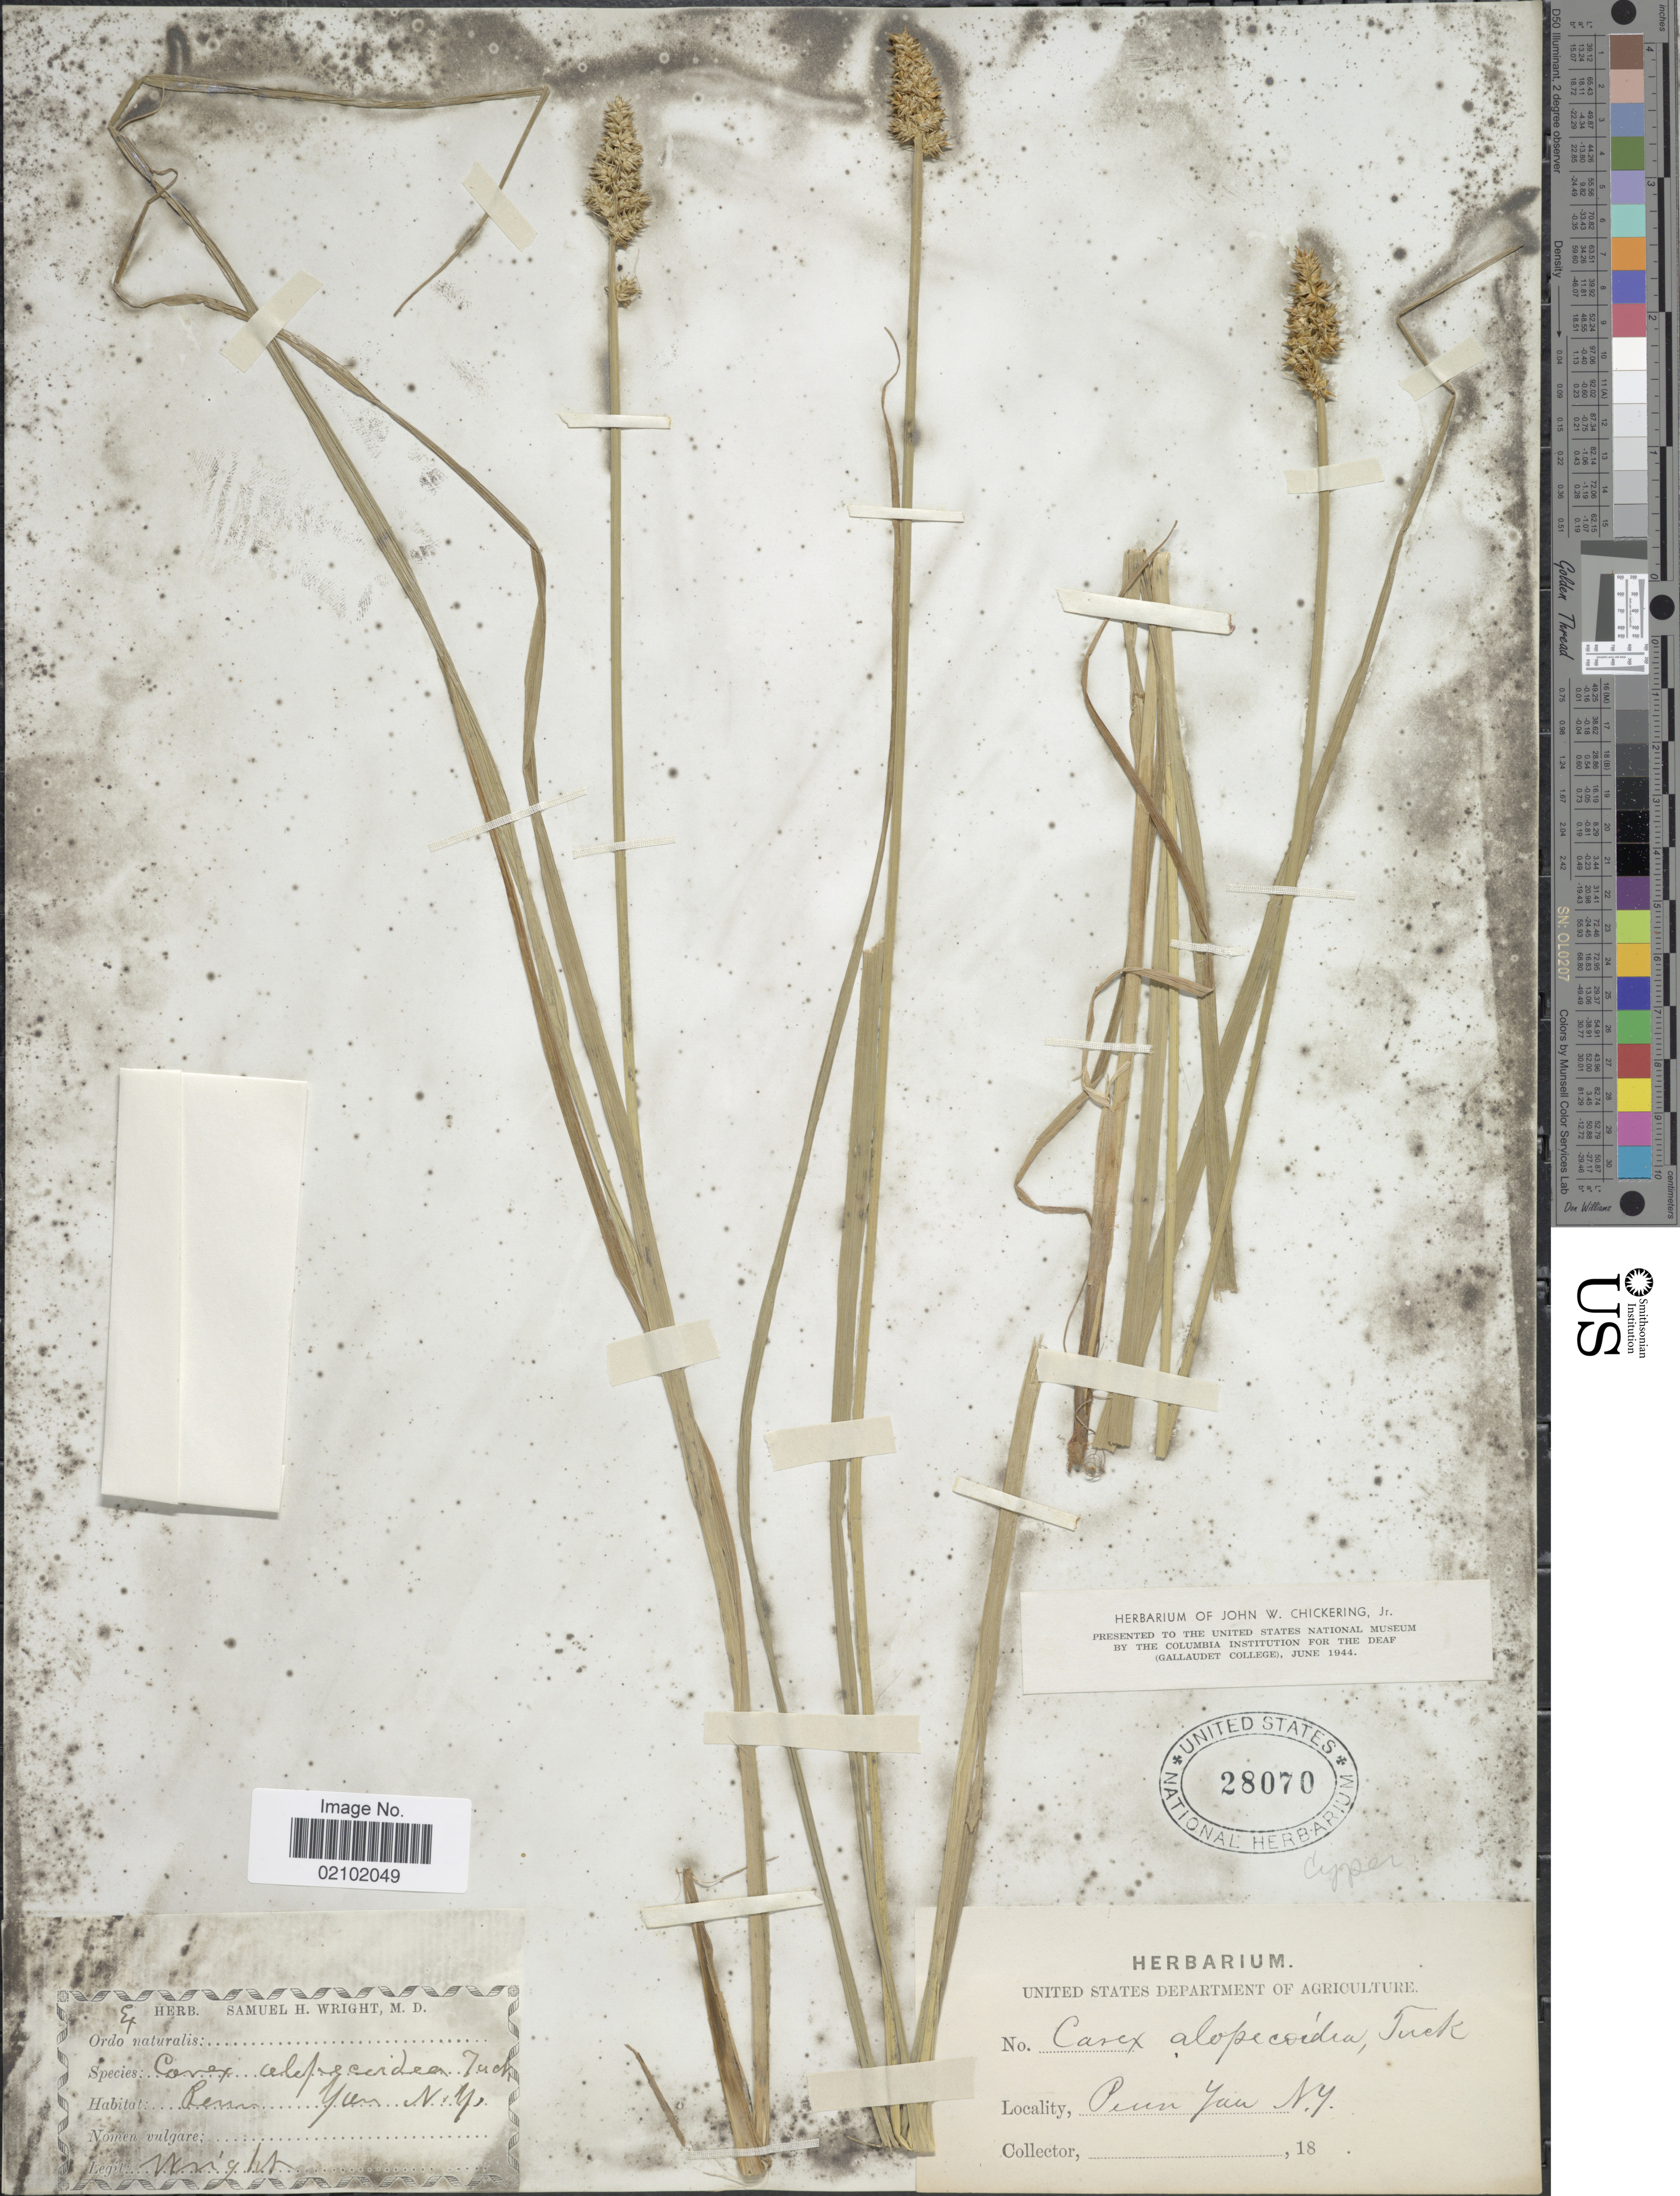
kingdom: Plantae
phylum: Tracheophyta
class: Liliopsida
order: Poales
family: Cyperaceae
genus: Carex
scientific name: Carex alopecoidea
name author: Tuck.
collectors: S. H. Wright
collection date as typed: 18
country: United States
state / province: New York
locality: Penn Yan.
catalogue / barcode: US 28070